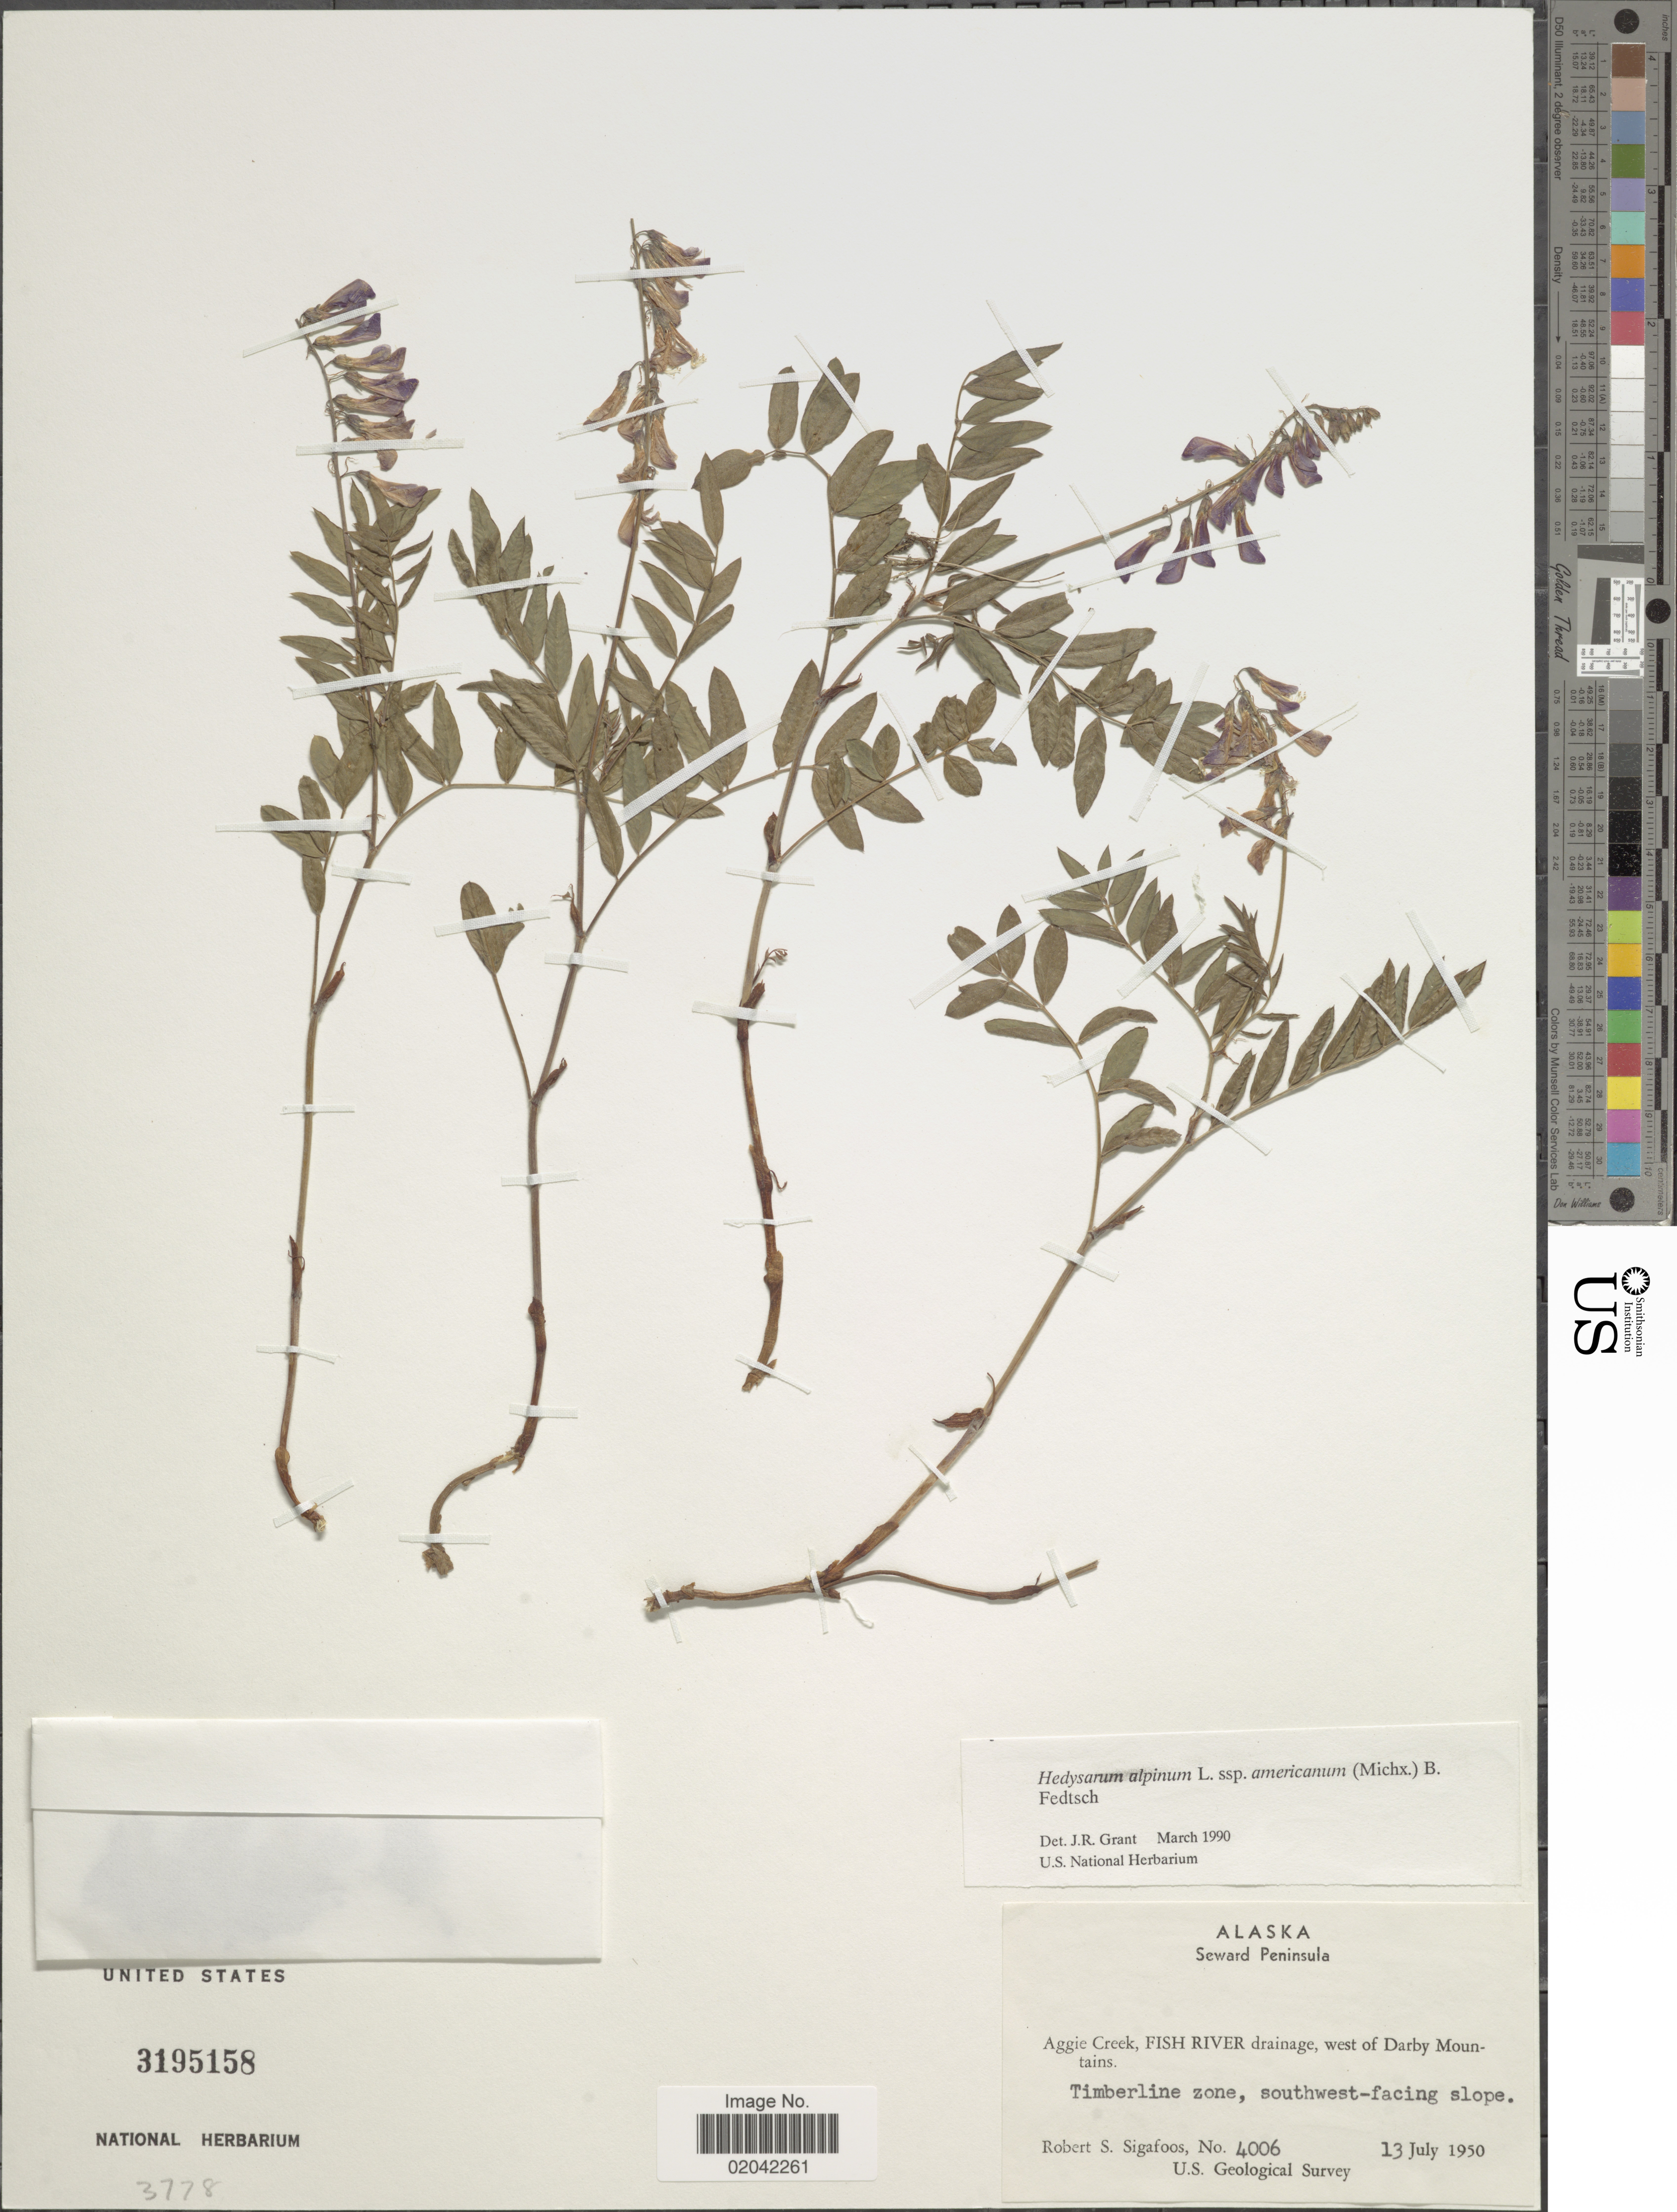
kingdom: Plantae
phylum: Tracheophyta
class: Magnoliopsida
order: Fabales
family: Fabaceae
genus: Hedysarum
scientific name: Hedysarum alpinum var. americanum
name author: Michx. ex Pursh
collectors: R. Sigafoos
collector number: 4006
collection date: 1950-07-13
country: United States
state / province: Alaska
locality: Seward Peninsula. Aggie Creek, Fish River drainage, west of Darby Mountains. Timberline zone, southwest-facing slope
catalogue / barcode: US 3195158